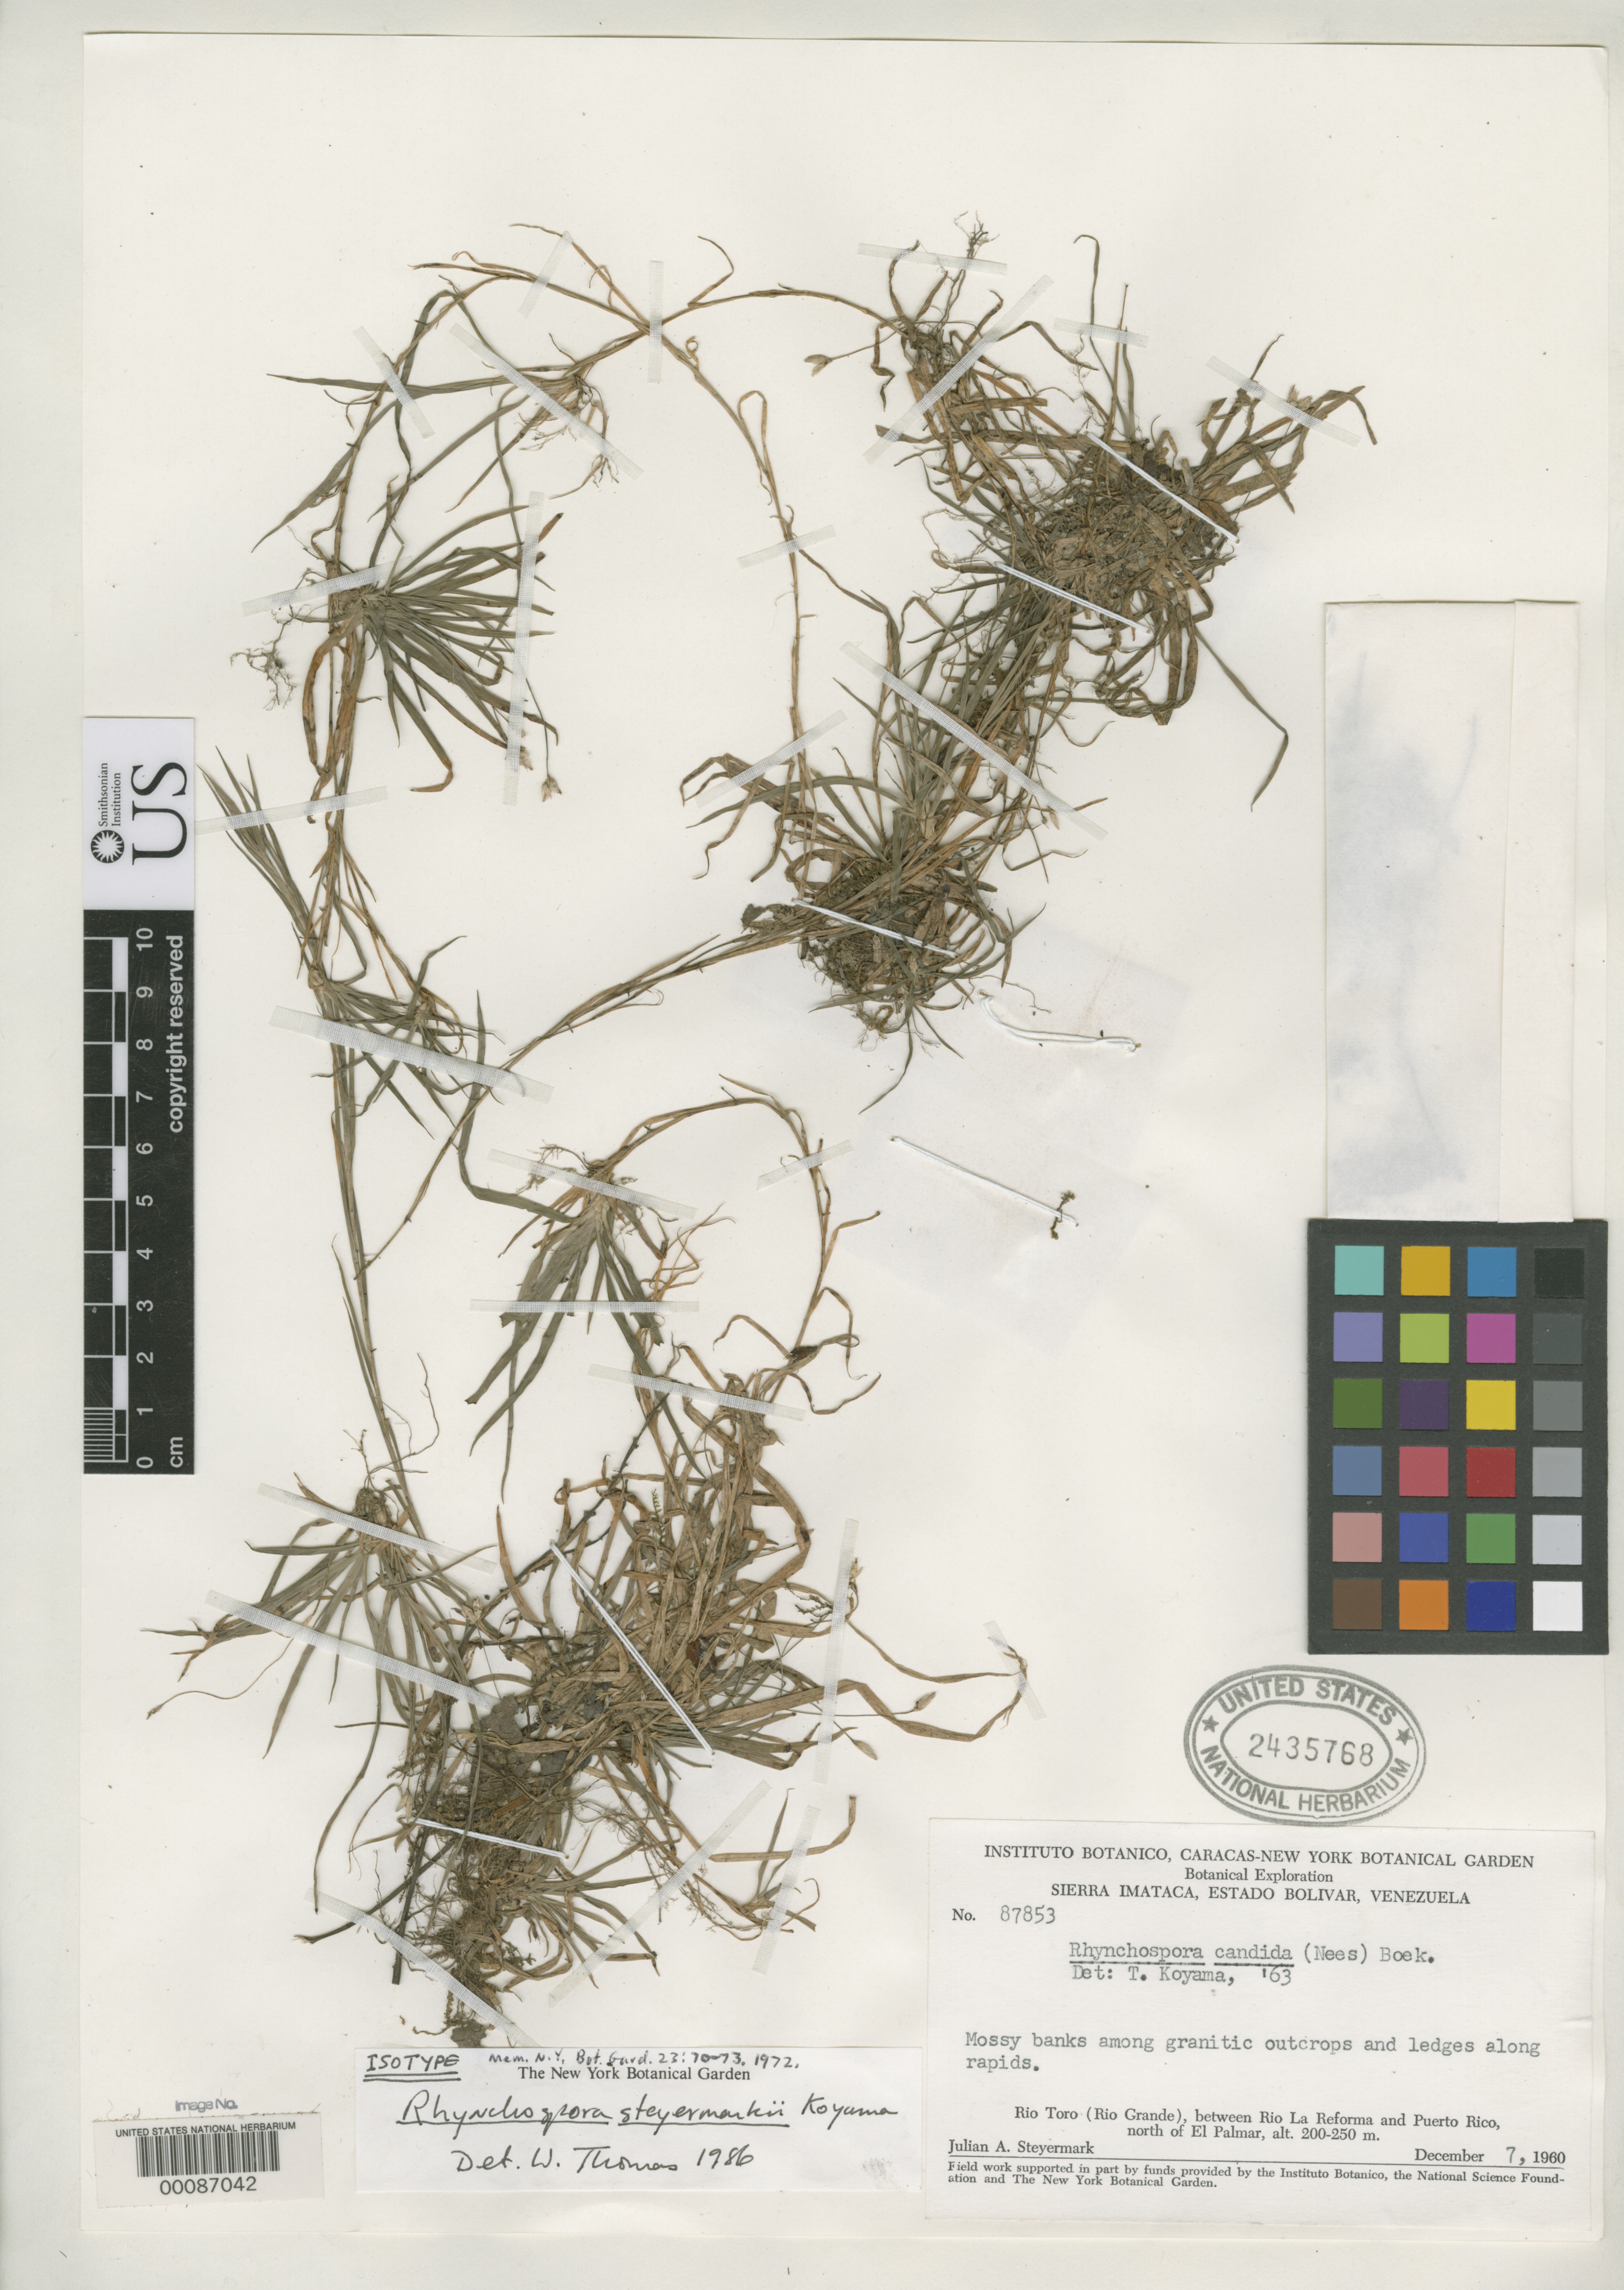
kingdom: Plantae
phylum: Tracheophyta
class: Liliopsida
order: Poales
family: Cyperaceae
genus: Rhynchospora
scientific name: Rhynchospora steyermarkii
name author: T. Koyama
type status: Isotype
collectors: J. Steyermark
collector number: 87853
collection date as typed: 07 Dec 1960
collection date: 1960-12-07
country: Venezuela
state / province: Bolivar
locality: Rio Toro, bet. Rio La Reforma and Puerto Rico, N of El Palmar;.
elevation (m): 200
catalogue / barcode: US 2435768